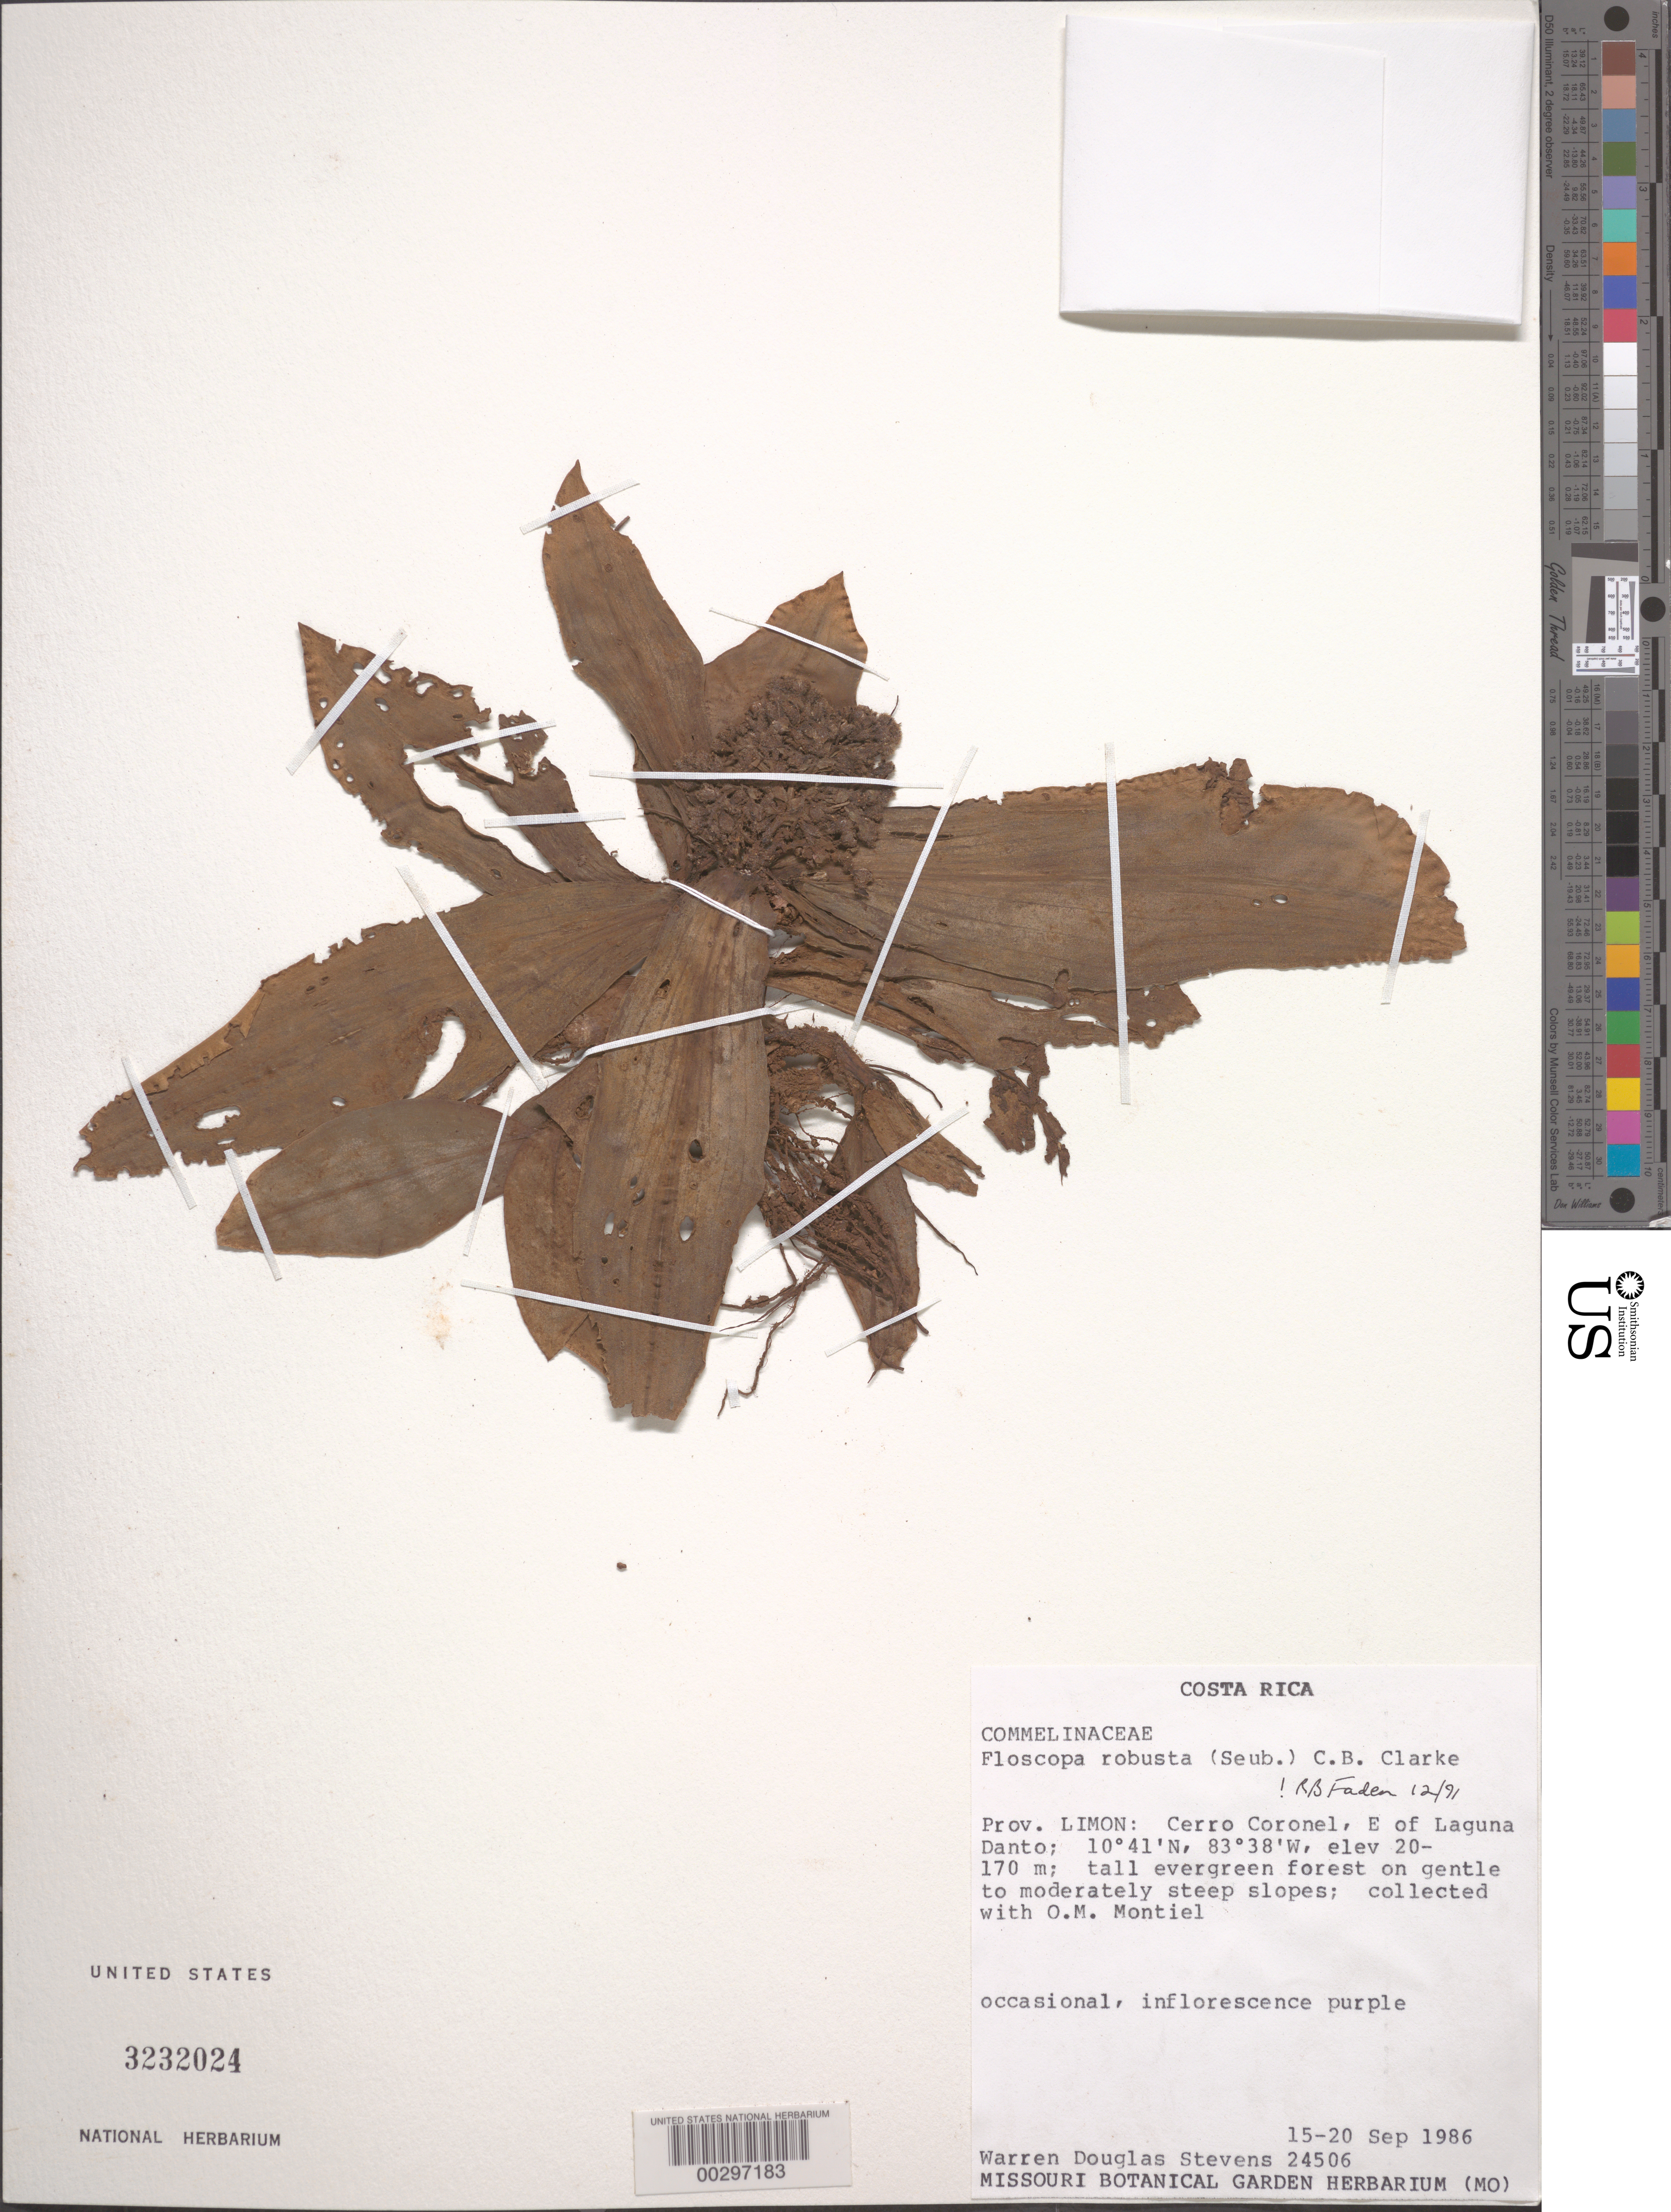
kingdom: Plantae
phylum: Tracheophyta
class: Liliopsida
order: Commelinales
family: Commelinaceae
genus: Floscopa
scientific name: Floscopa robusta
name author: (Seub.) C.B. Clarke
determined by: Faden, Robert B., (US), Smithsonian Institution - National Museum of Natural History (UNITED STATES)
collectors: W. D. Stevens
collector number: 24506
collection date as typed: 15 Sep 1986 to 20 Sep 1986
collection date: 1986-09-15/1986-09-20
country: Costa Rica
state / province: Limón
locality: Coronel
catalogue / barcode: US 3232024